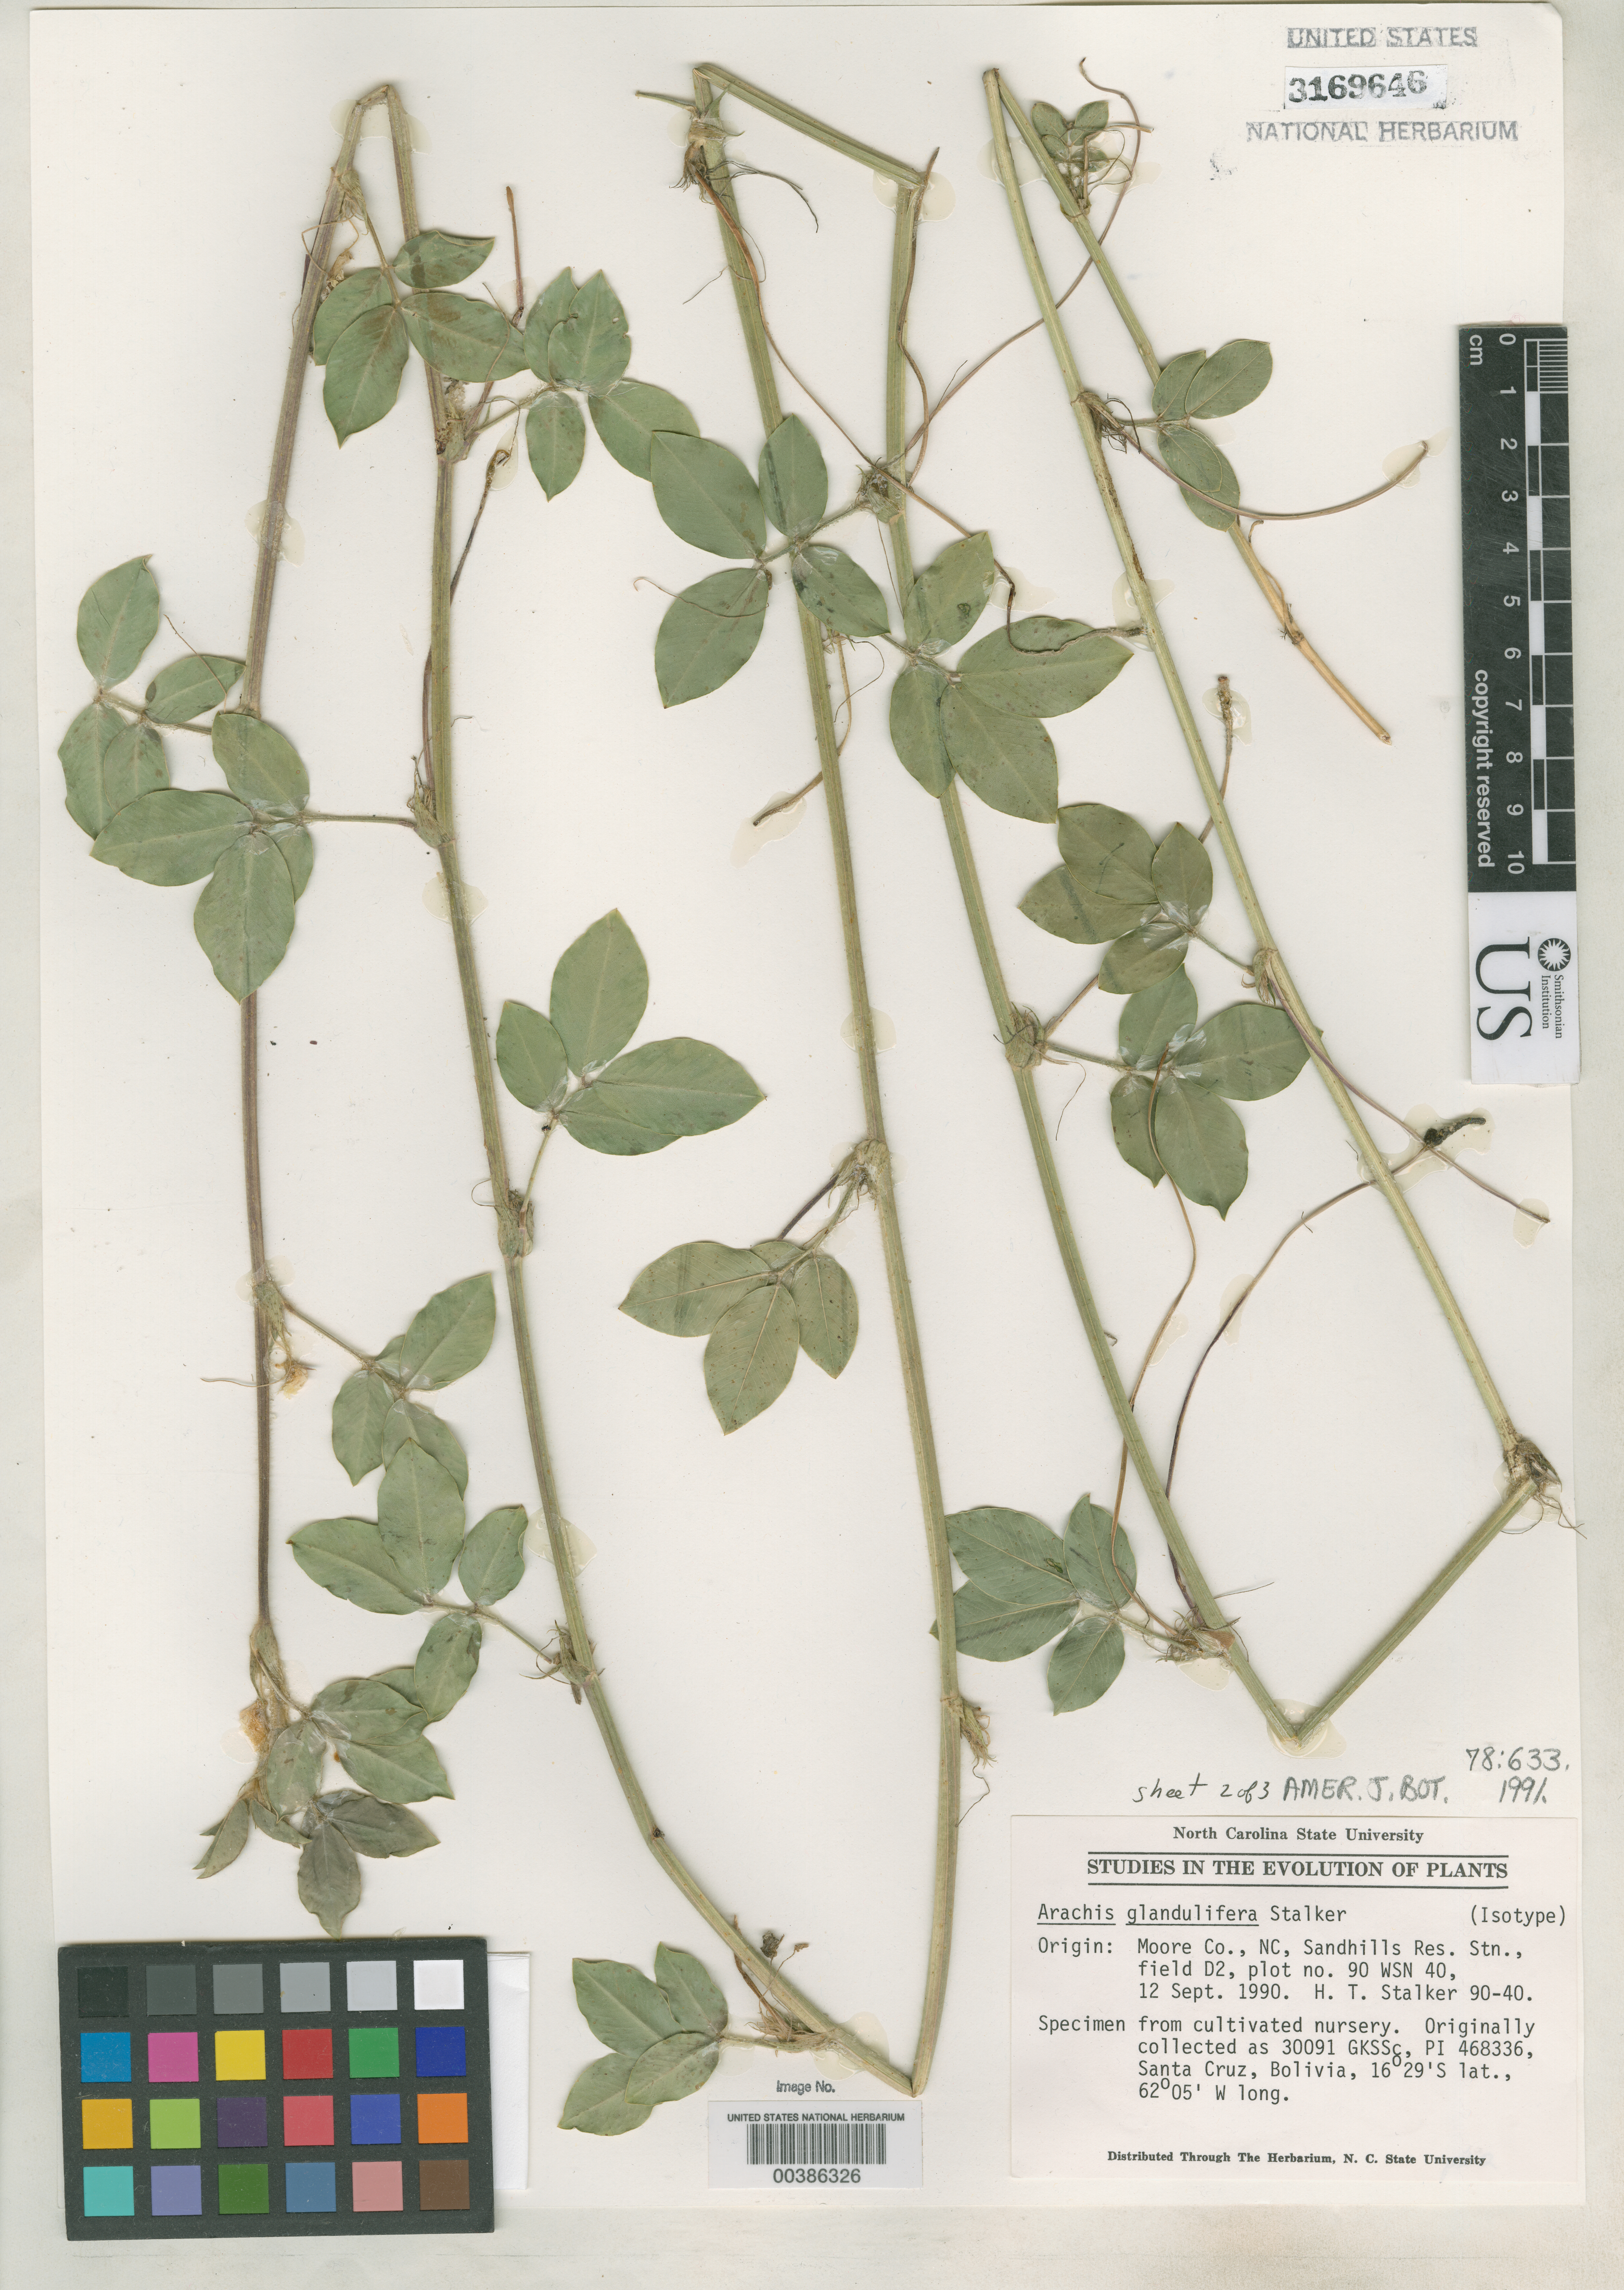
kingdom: Plantae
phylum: Tracheophyta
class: Magnoliopsida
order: Fabales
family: Fabaceae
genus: Arachis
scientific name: Arachis glandulifera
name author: Stalker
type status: Isotype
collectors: H. Stalker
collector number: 90-40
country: Bolivia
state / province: Santa Cruz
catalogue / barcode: US 3169646